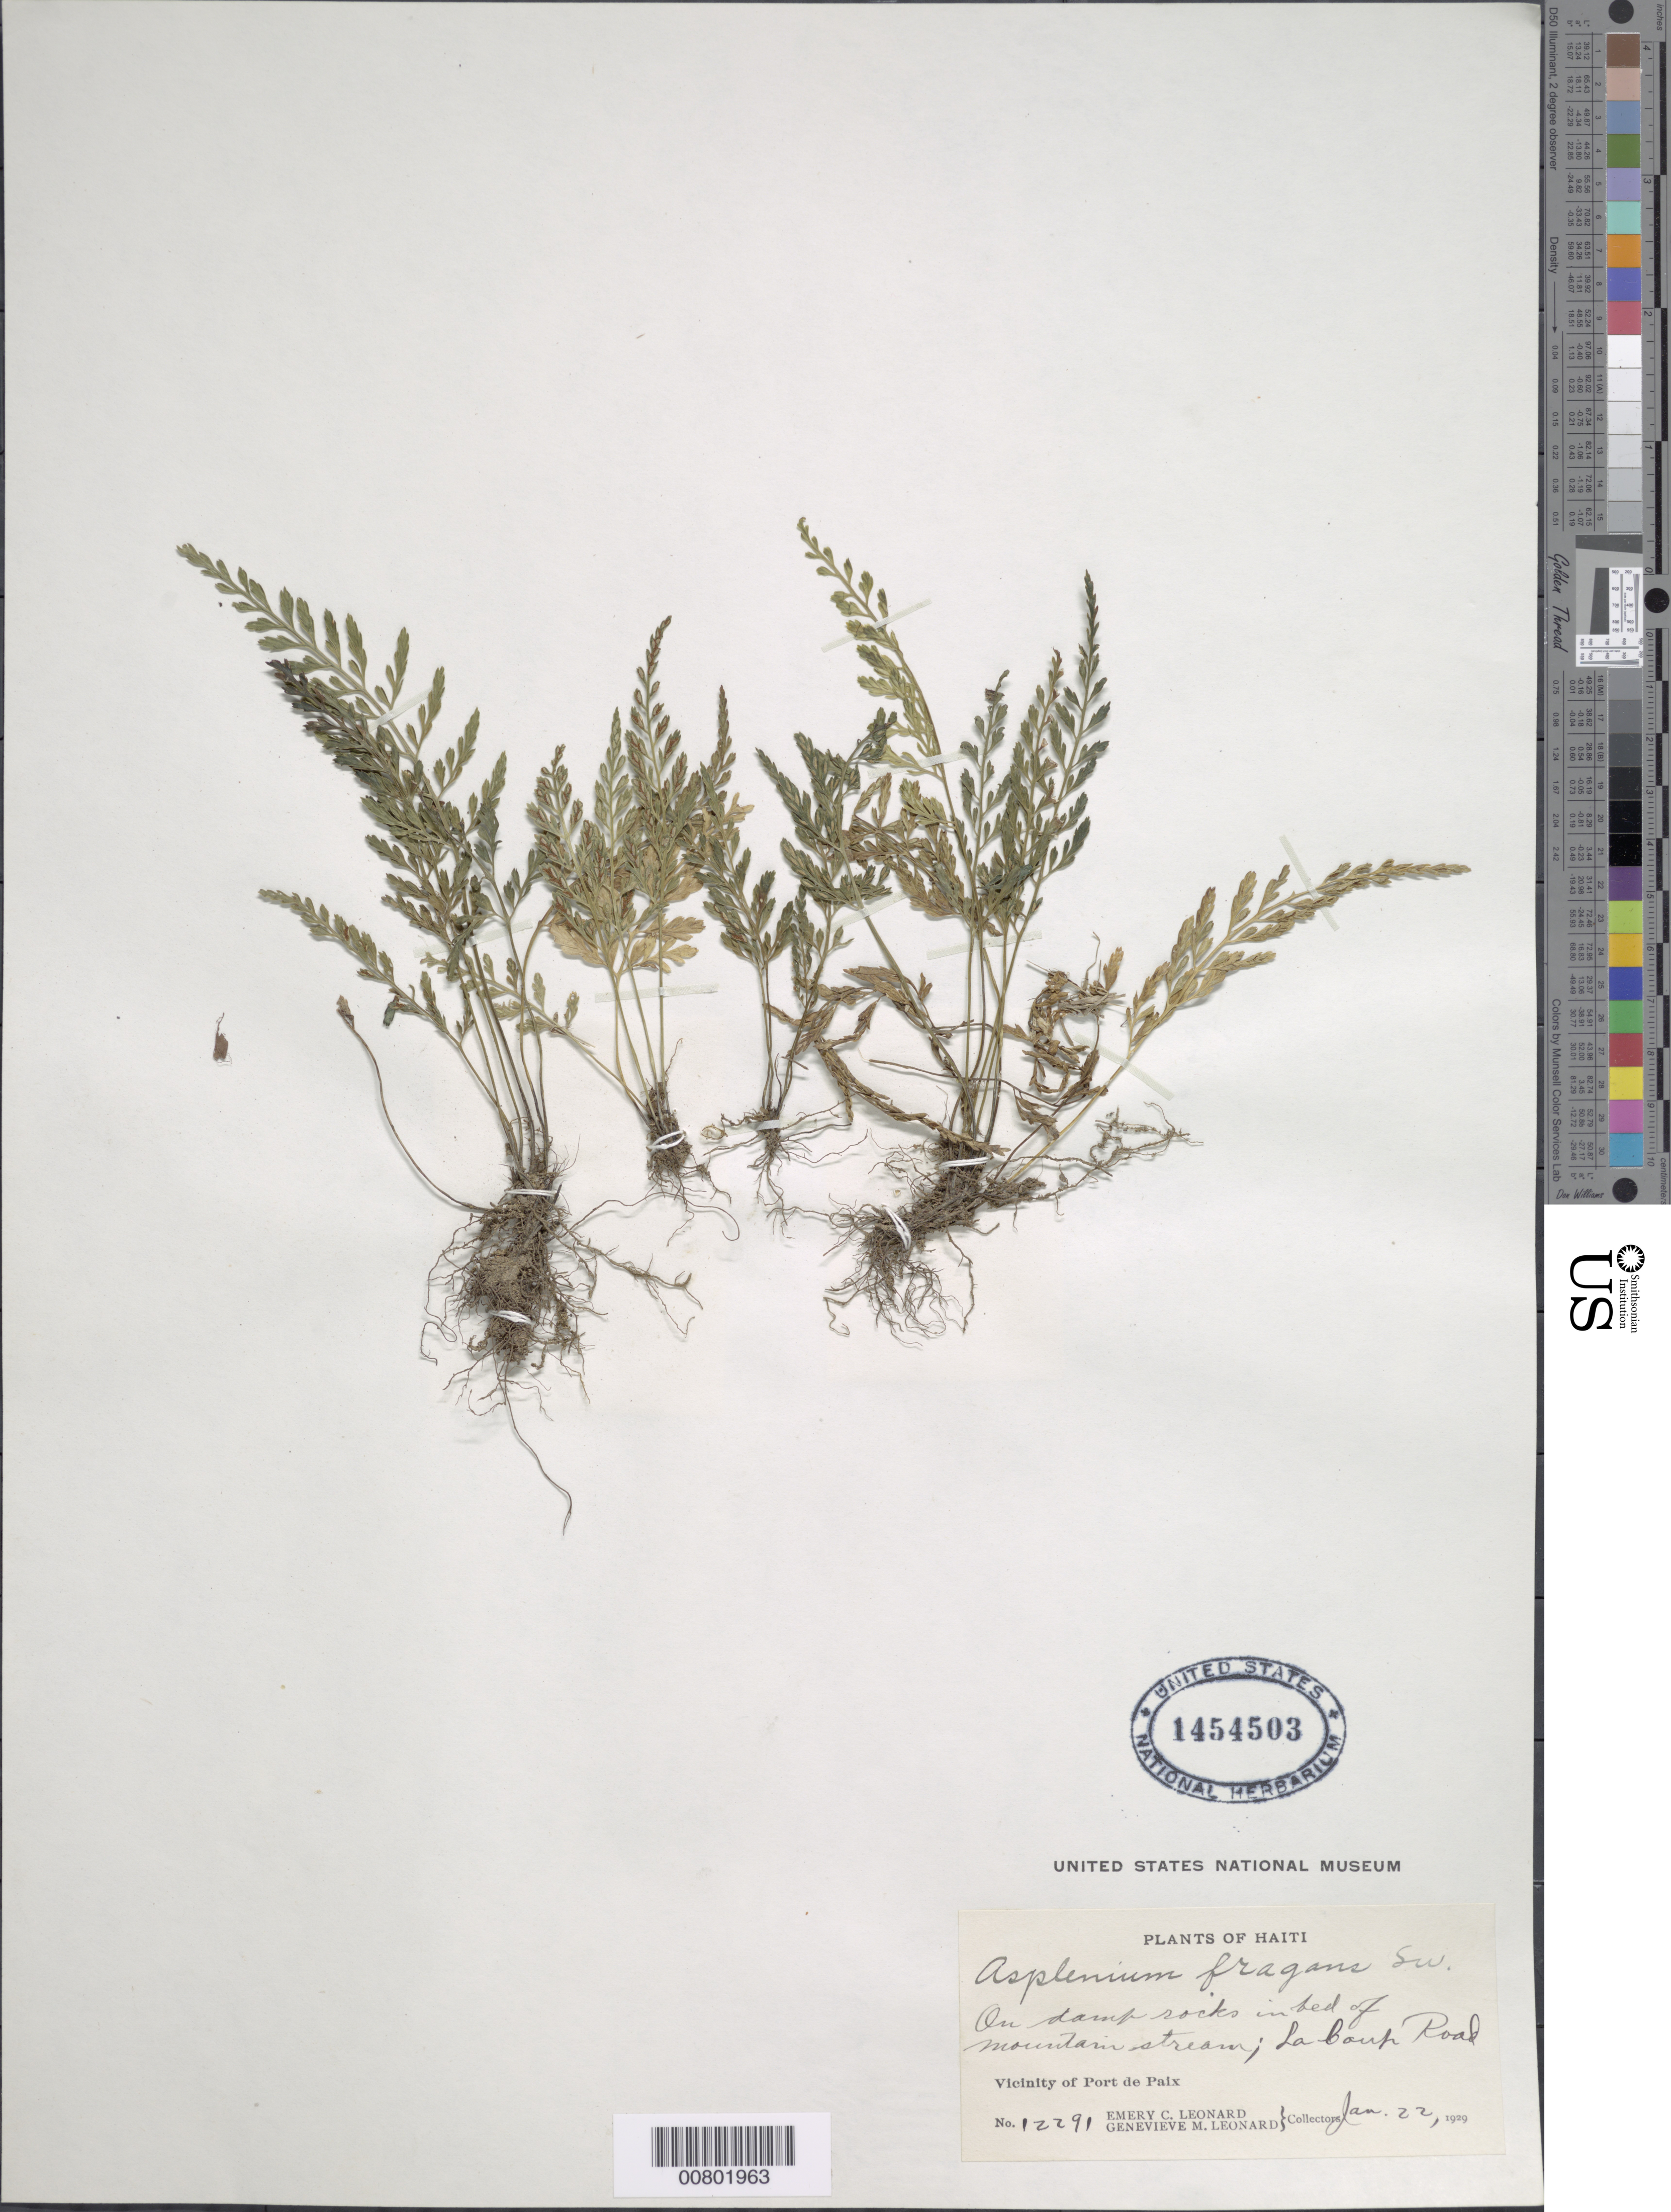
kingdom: Plantae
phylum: Tracheophyta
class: Polypodiopsida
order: Polypodiales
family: Aspleniaceae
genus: Asplenium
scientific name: Asplenium auritum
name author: Sw.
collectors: E. C. Leonard & G. M. Leonard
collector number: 12291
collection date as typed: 22 Jan 1929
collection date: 1929-01-22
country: Haiti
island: Hispaniola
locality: Port de Paix vicinity, La Coup Road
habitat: On damp rocks in bed of mountain stream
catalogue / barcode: US 1454503